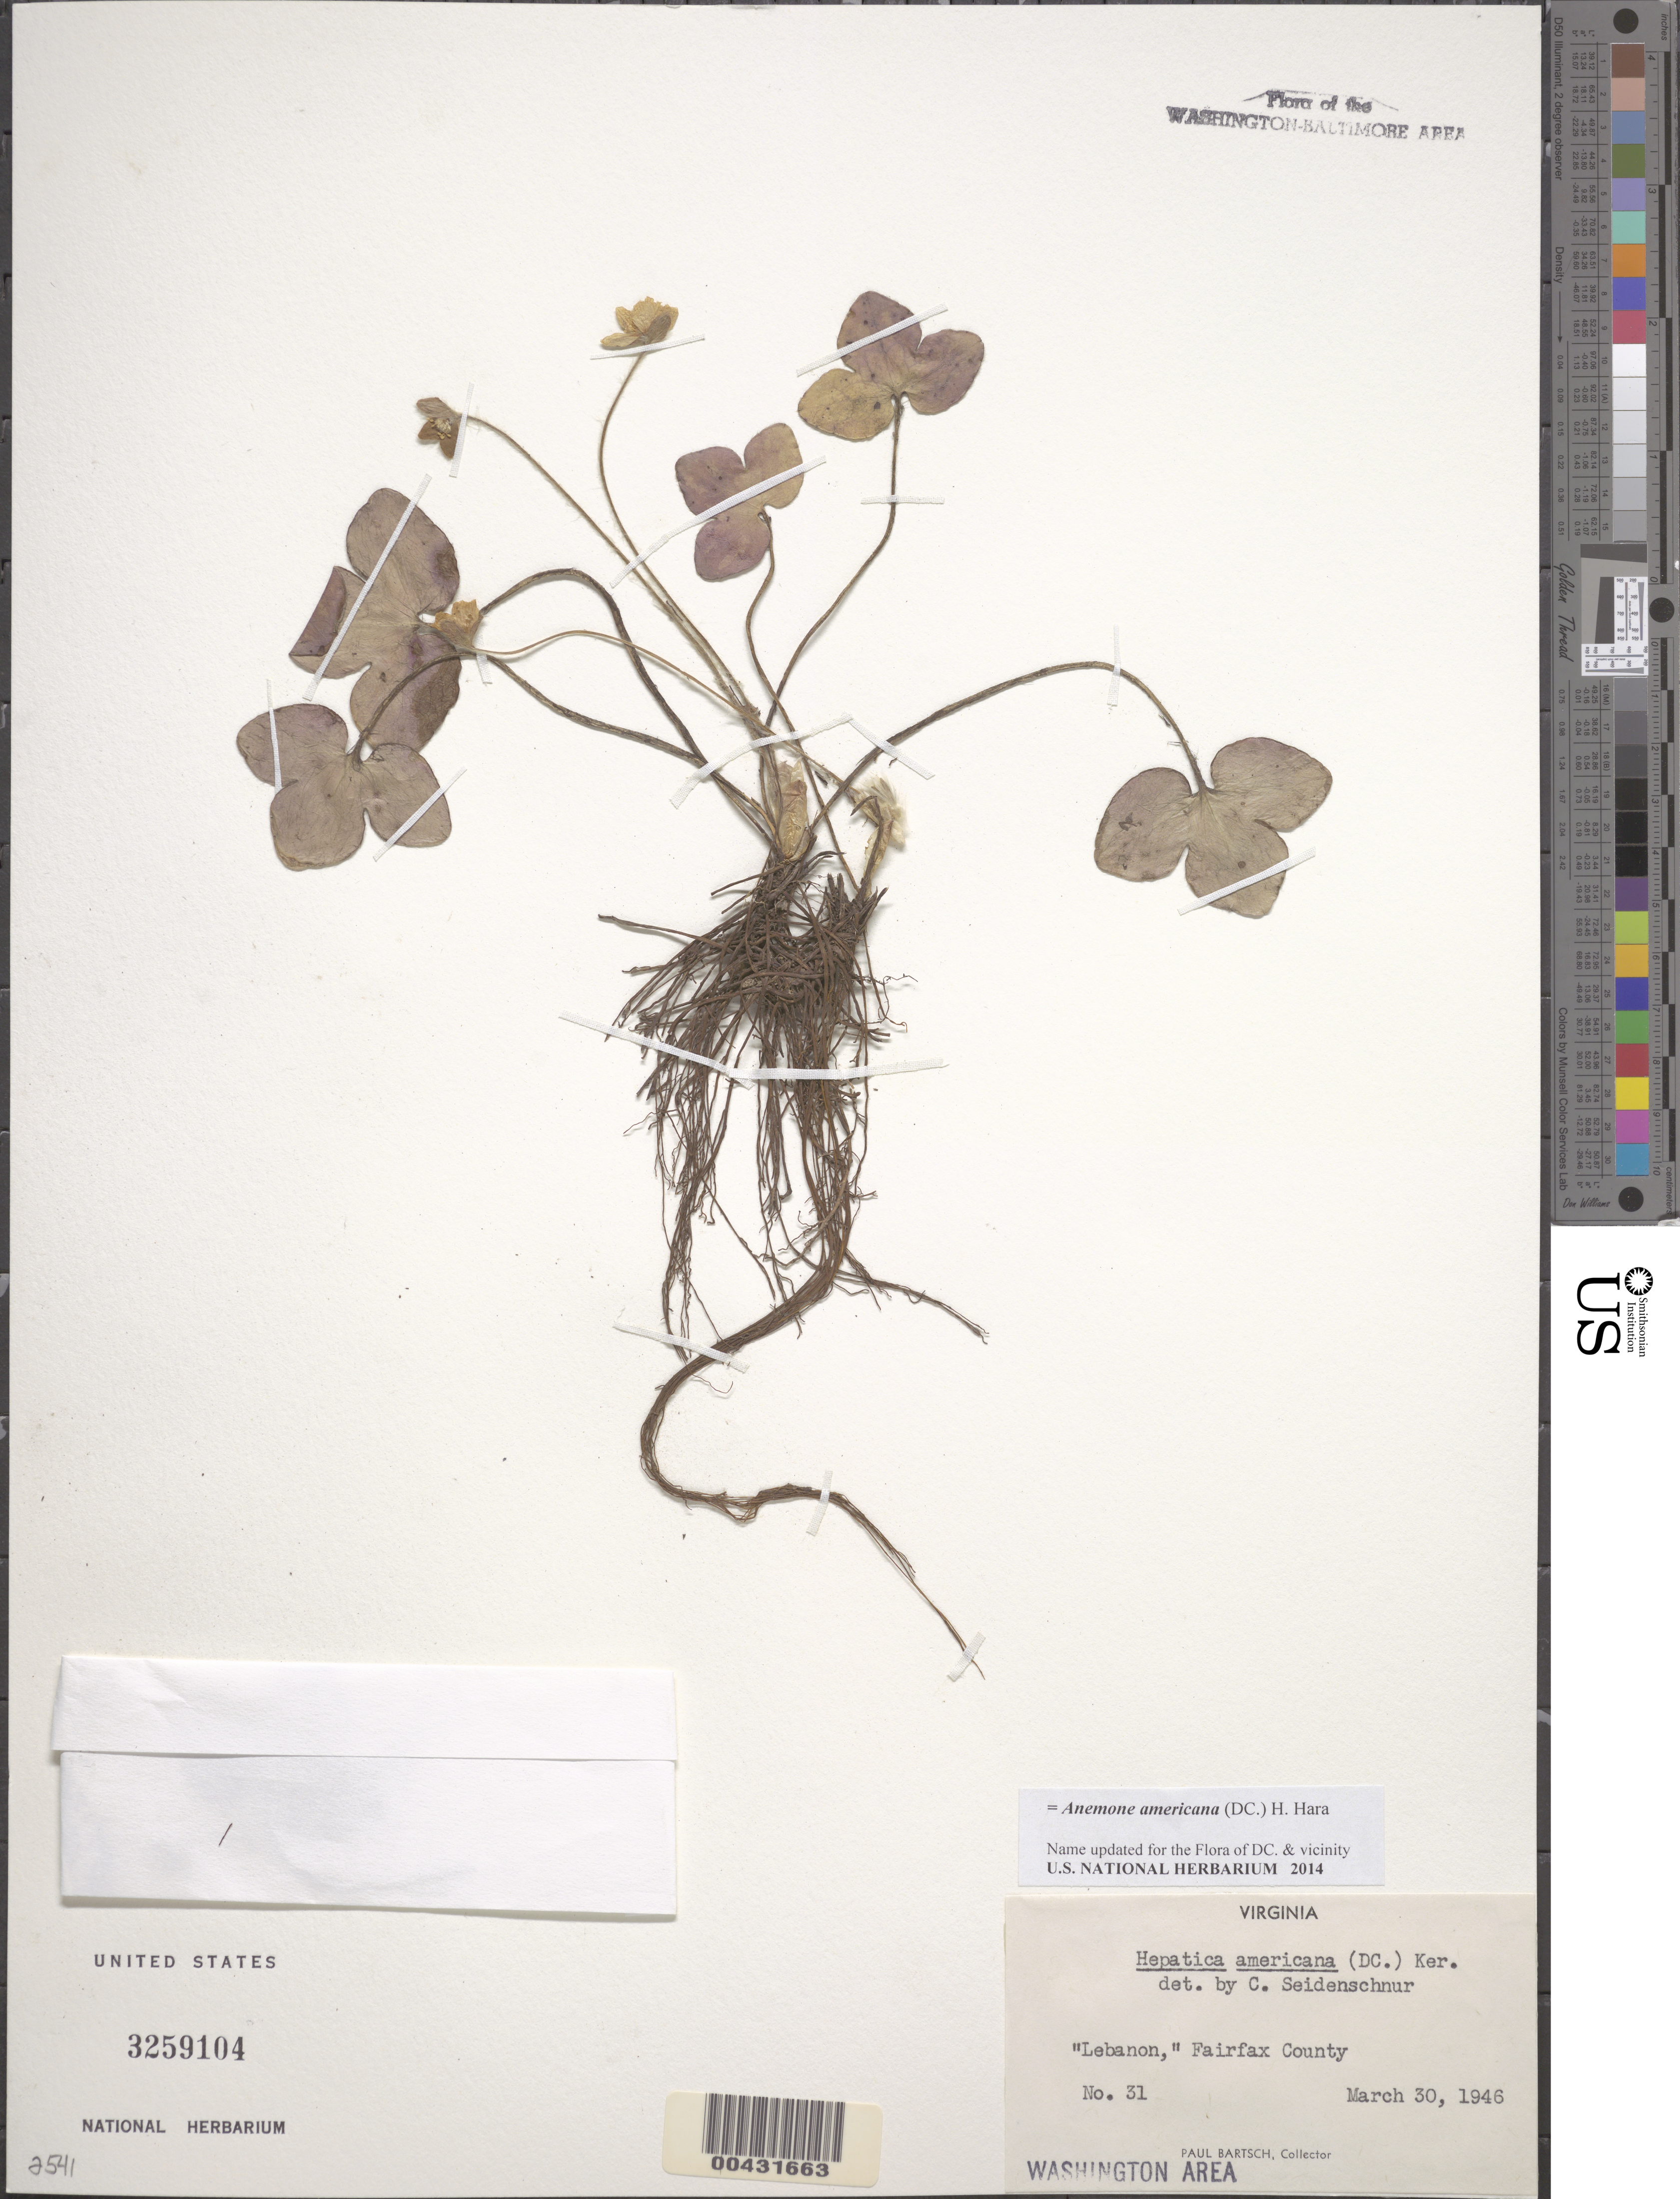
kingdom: Plantae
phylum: Tracheophyta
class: Magnoliopsida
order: Ranunculales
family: Ranunculaceae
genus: Hepatica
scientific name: Hepatica americana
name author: (DC.) Ker Gawl.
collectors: P. Bartsch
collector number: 31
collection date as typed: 30 Mar 1946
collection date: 1946-03-30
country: United States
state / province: Virginia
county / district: Fairfax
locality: Lebanon, Lorton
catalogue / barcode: US 3259104